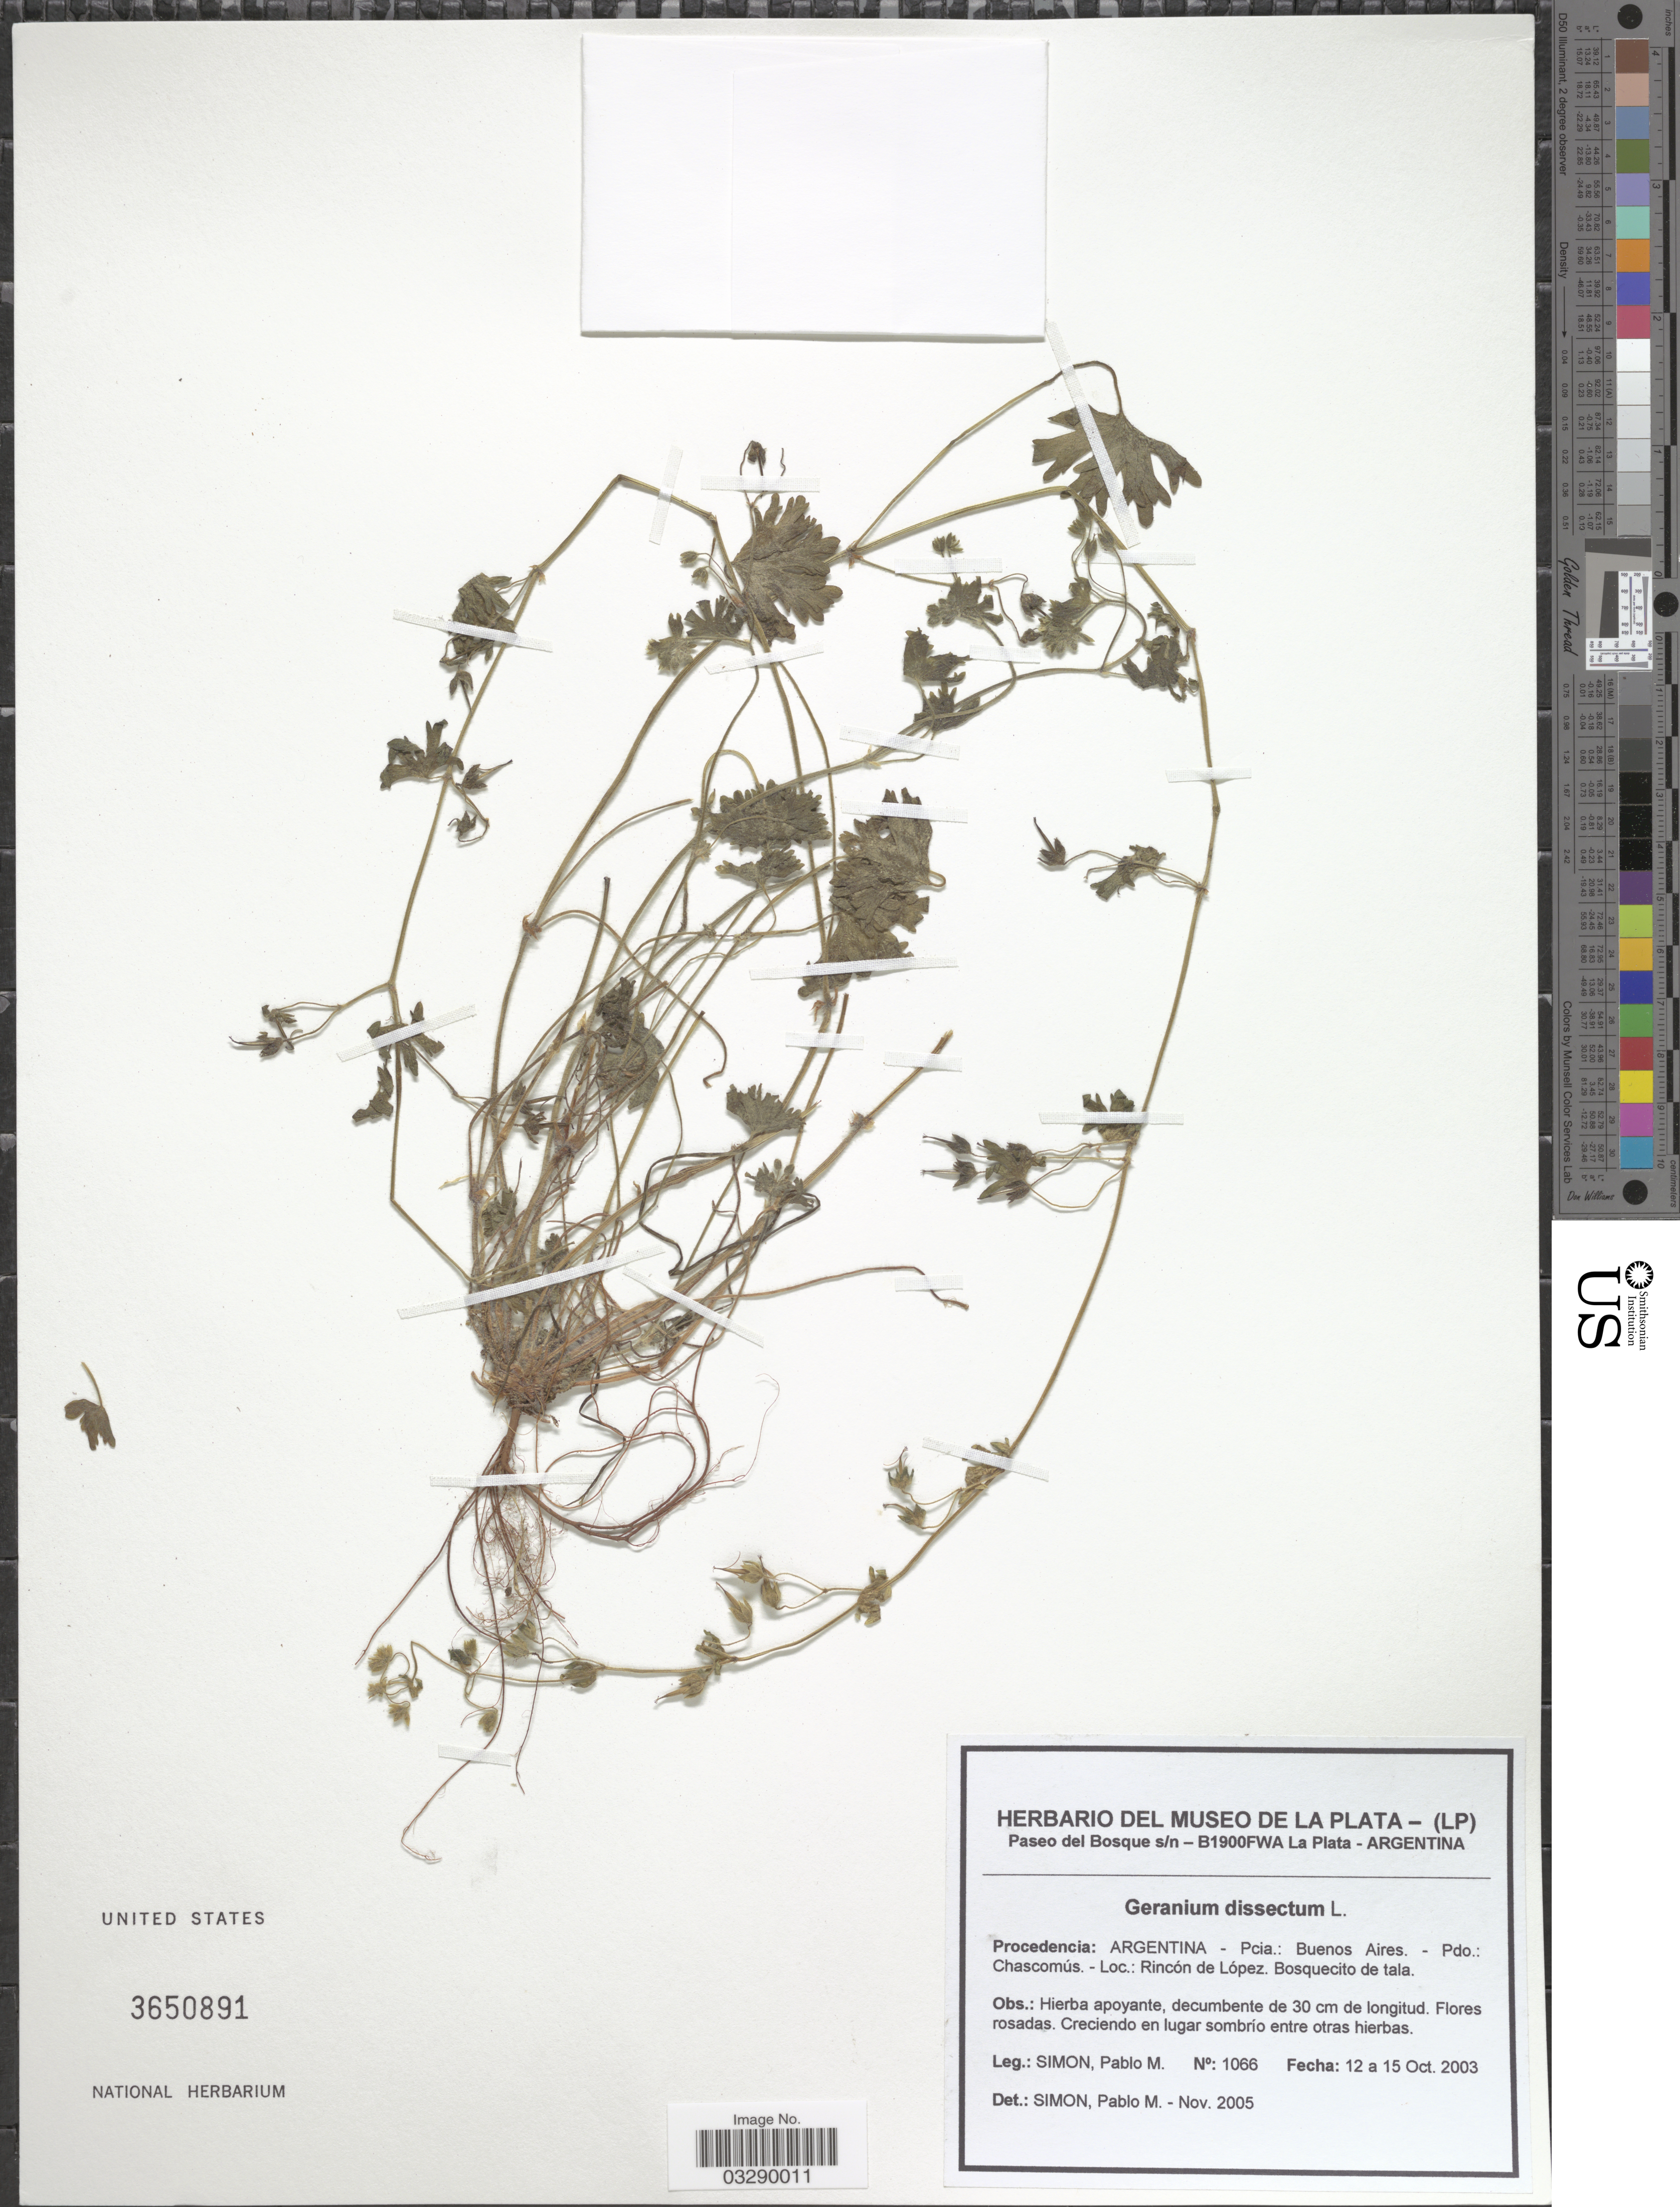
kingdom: Plantae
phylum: Tracheophyta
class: Magnoliopsida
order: Geraniales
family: Geraniaceae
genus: Geranium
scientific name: Geranium dissectum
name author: L.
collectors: P. M. Simón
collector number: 1066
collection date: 2003-10-12/2003-10-15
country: Argentina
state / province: Buenos Aires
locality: Pcia.: Buenos Aires. - Pdo.: Chascomús. - Rincón de López Bosquecito de tala.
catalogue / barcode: US 3650891